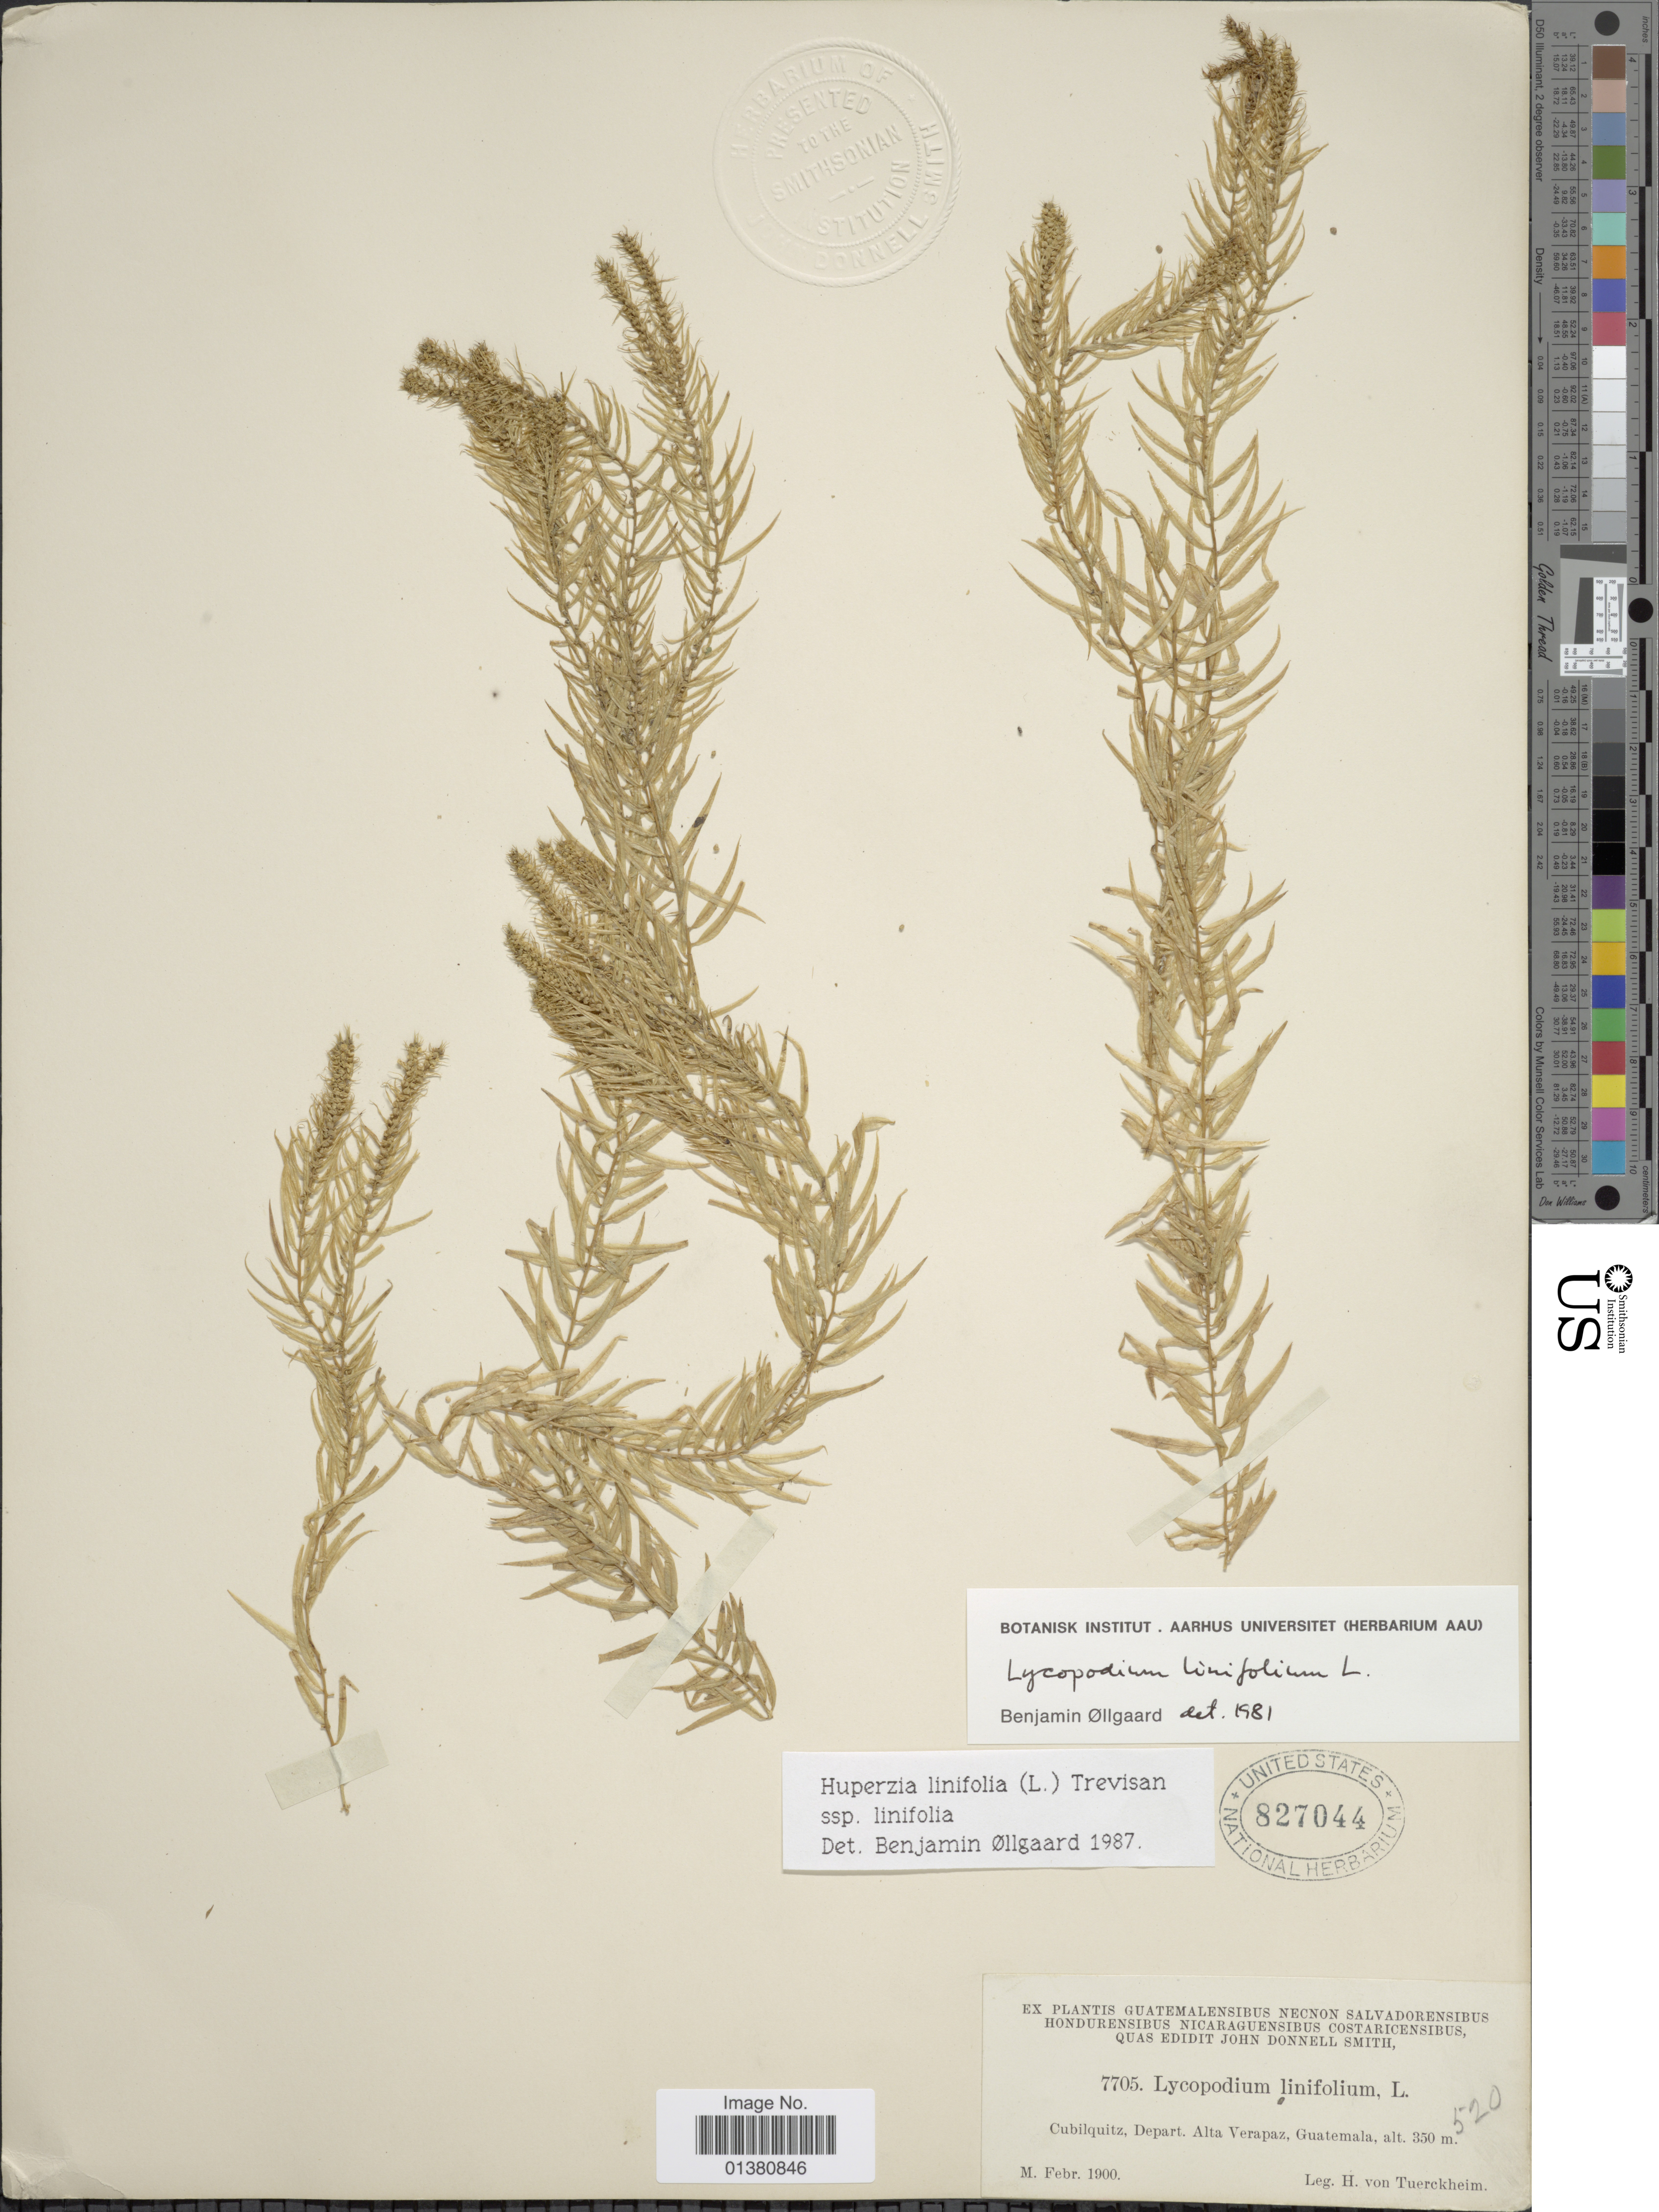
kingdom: Plantae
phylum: Tracheophyta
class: Lycopodiopsida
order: Lycopodiales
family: Lycopodiaceae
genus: Phlegmariurus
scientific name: Phlegmariurus linifolius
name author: (L.) B. Øllg.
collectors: H. von Türckheim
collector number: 7705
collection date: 1900-02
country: Guatemala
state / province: Alta Verapaz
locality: Cubilquitz, Depart. Alta Verapaz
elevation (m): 350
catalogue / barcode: US 827044